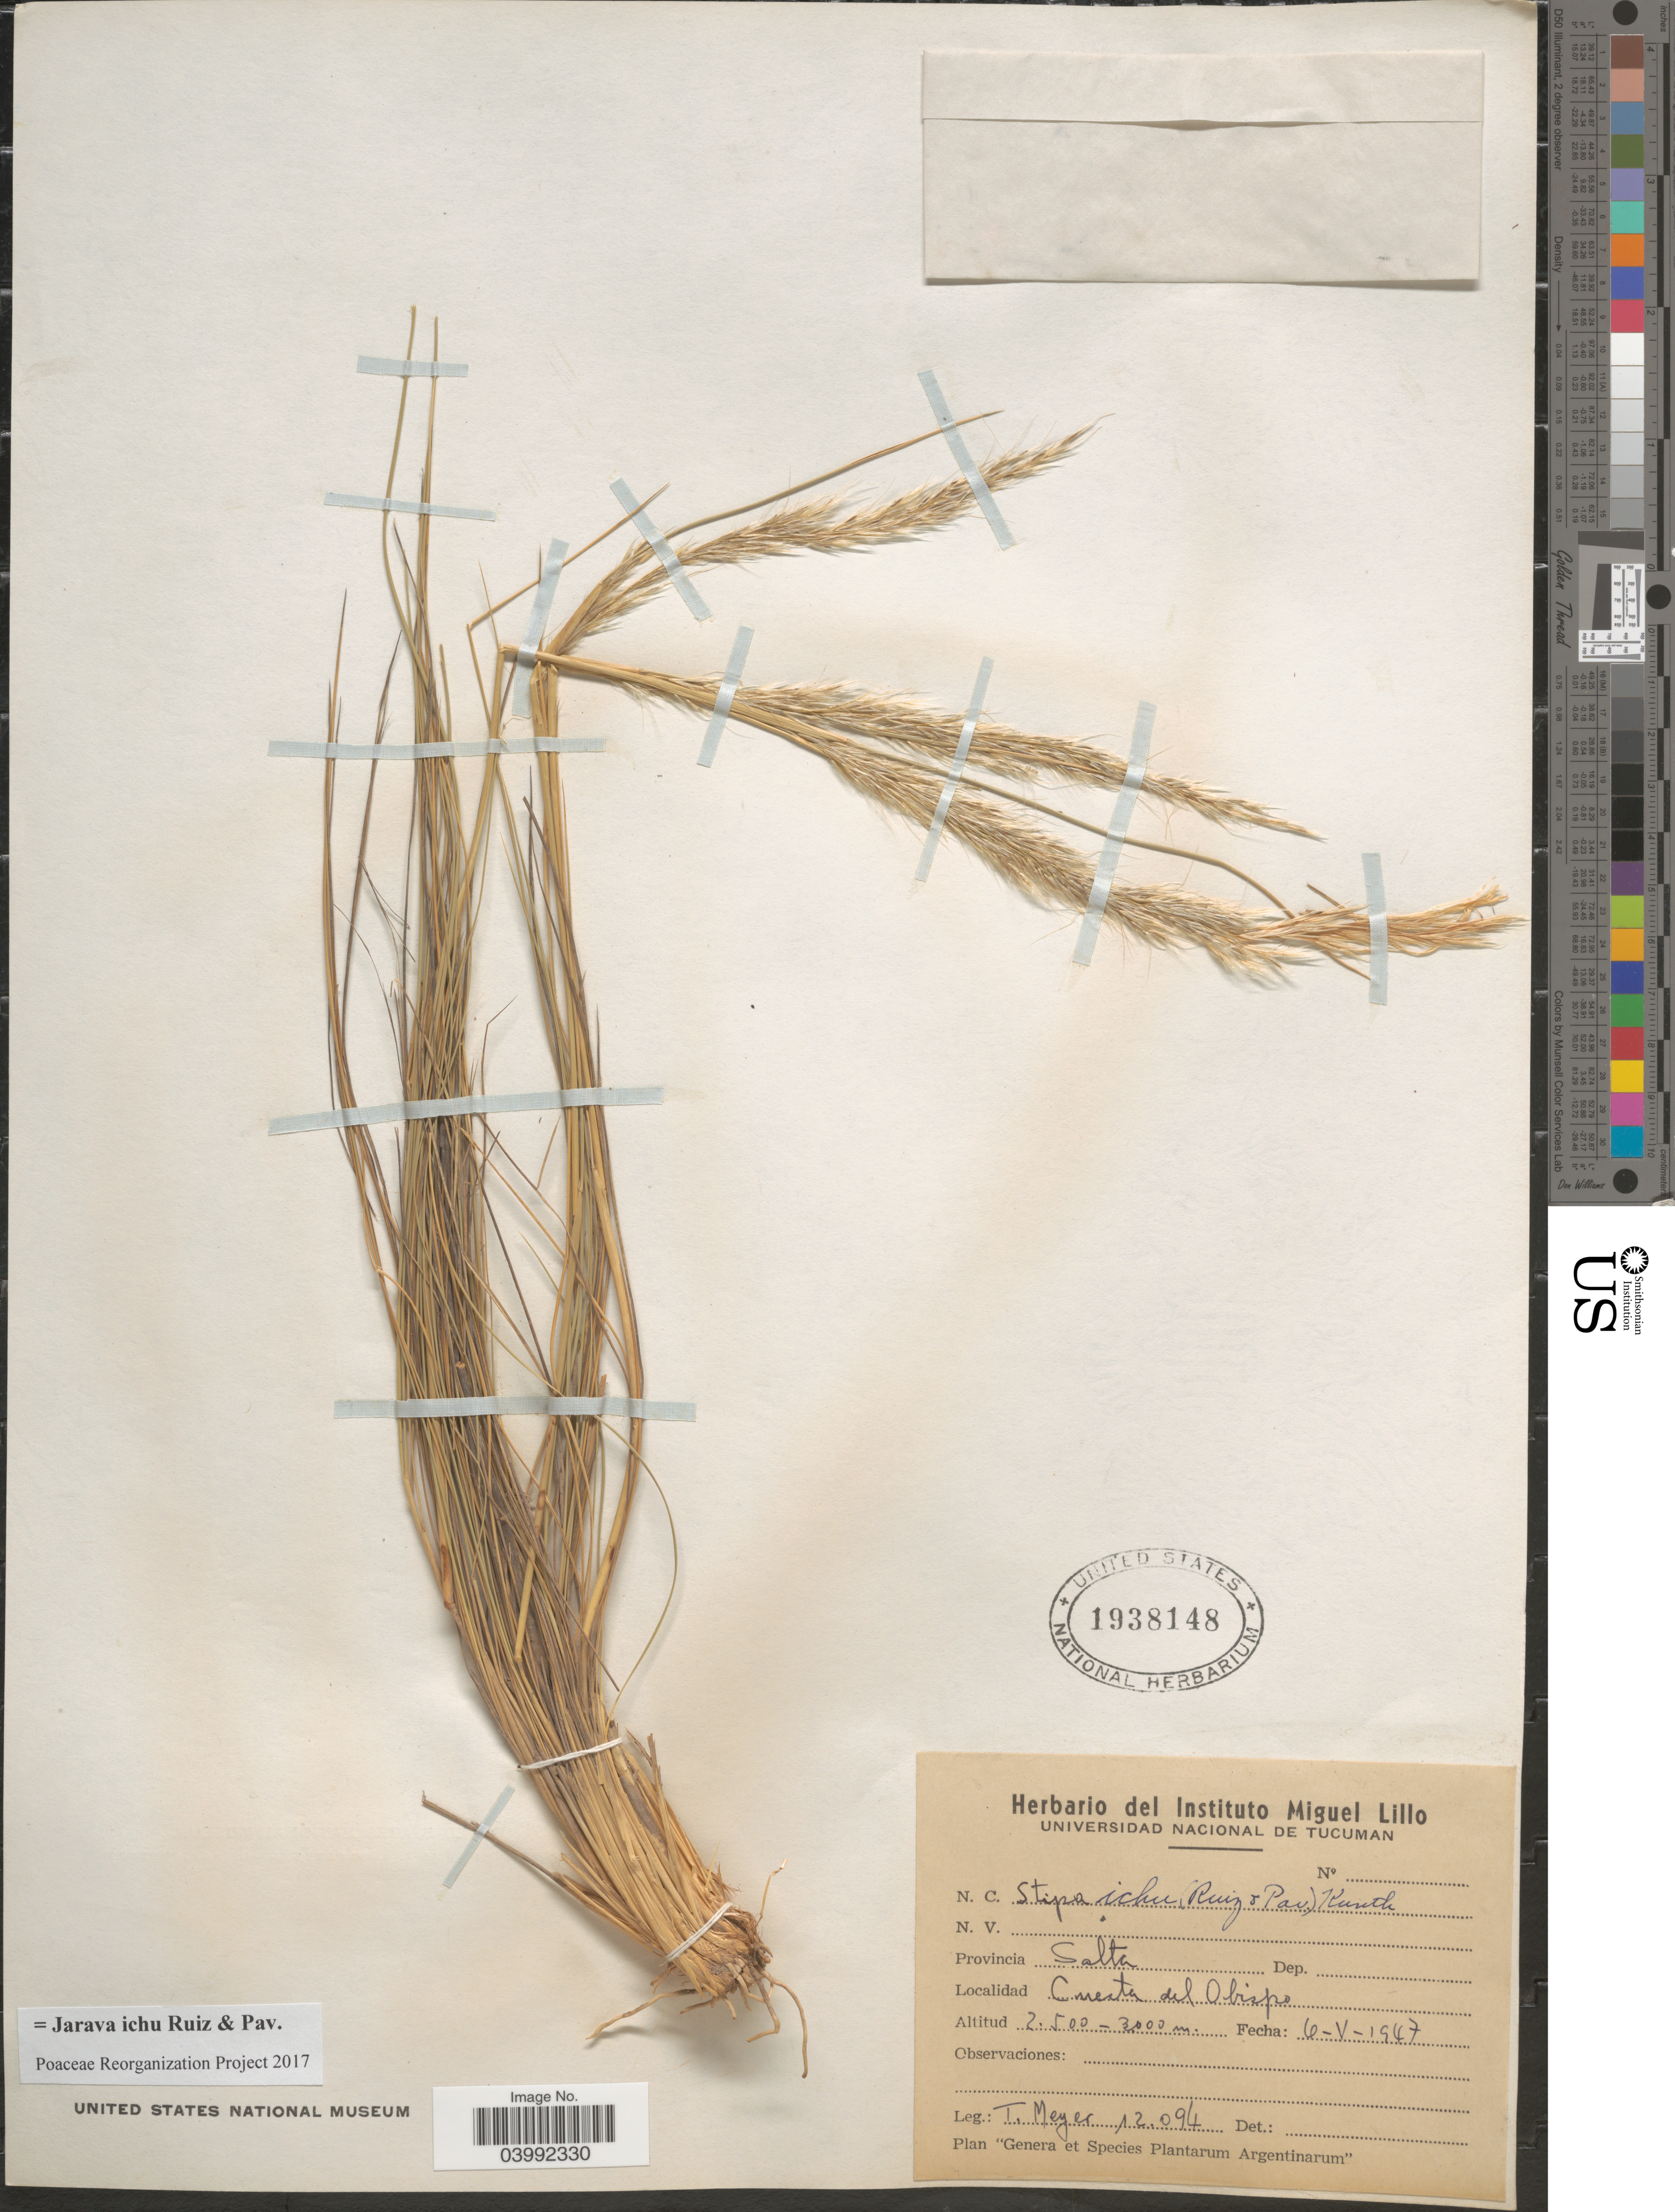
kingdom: Plantae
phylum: Tracheophyta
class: Liliopsida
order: Poales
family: Poaceae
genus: Jarava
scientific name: Jarava ichu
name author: Ruiz & Pav.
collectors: T. Meyer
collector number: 12094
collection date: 1947-05-06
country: Argentina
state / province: Salta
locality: Provinca Salta. Cuesta del Obispo.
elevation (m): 2500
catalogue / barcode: US 1938148